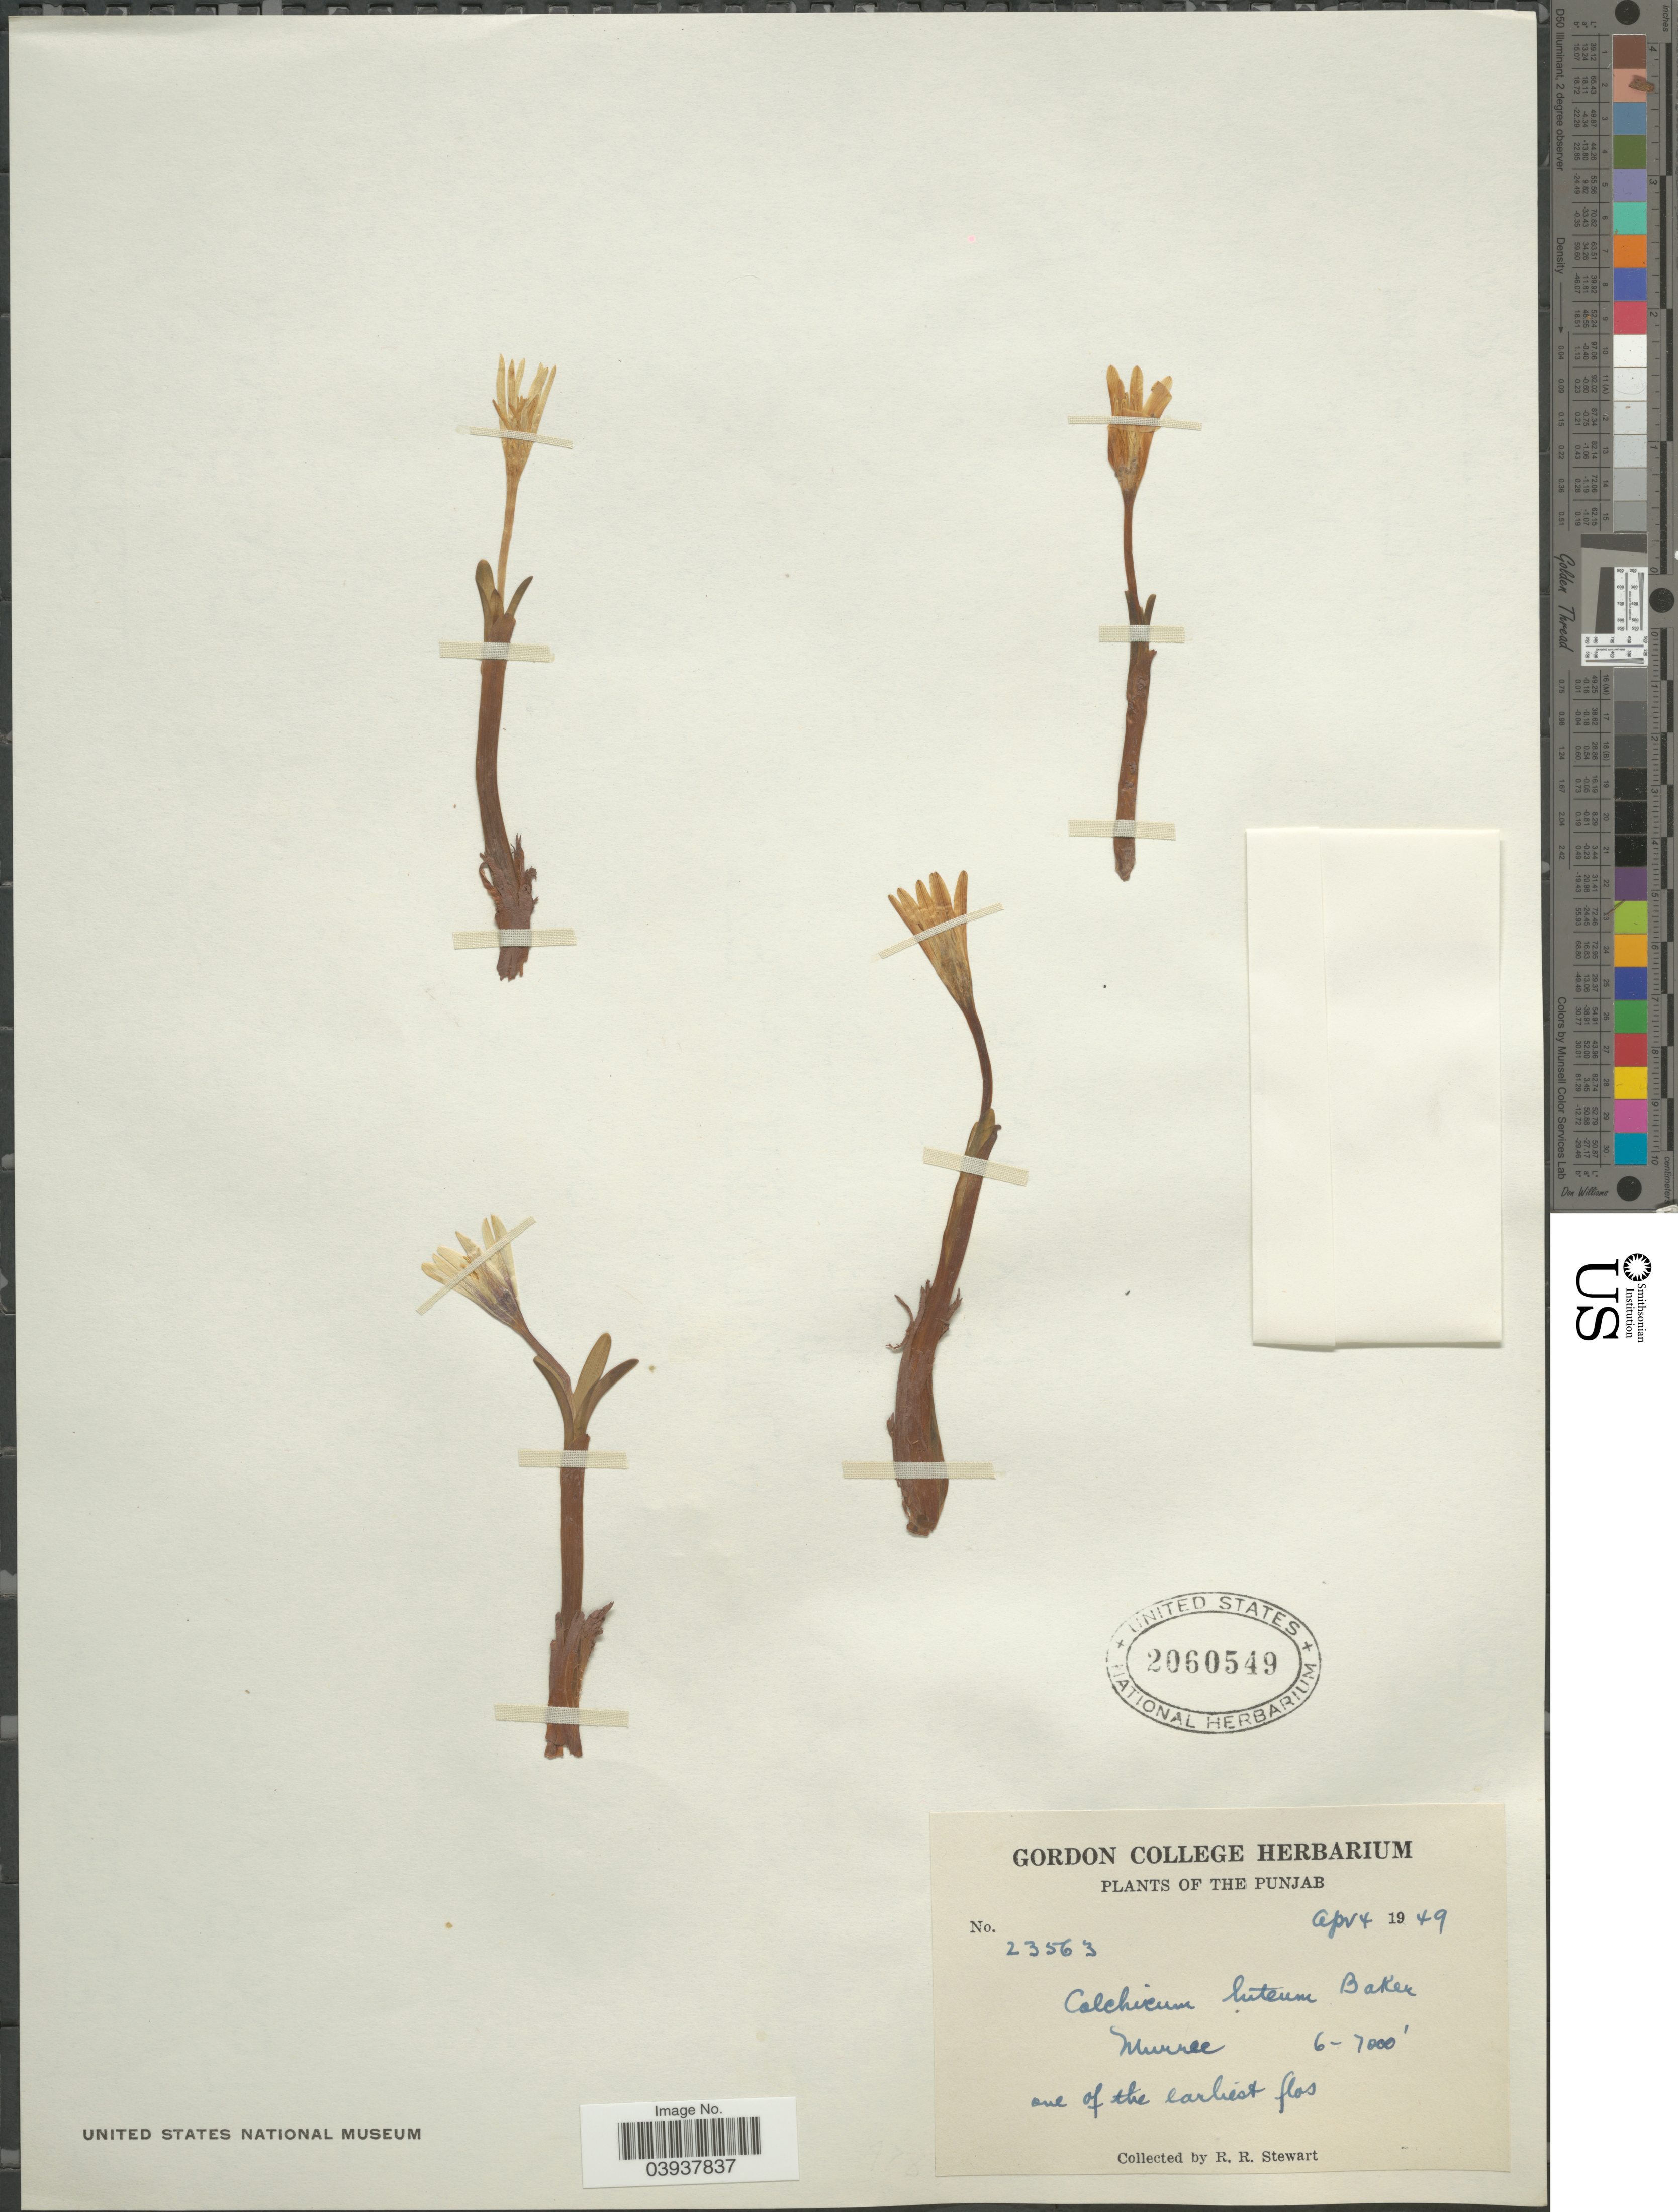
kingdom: Plantae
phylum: Tracheophyta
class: Liliopsida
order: Liliales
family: Colchicaceae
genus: Colchicum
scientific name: Colchicum luteum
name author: Baker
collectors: R. Stewart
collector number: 23563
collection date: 1949-04-04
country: Pakistan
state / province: Punjab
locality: Murree.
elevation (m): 1829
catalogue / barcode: US 2060549